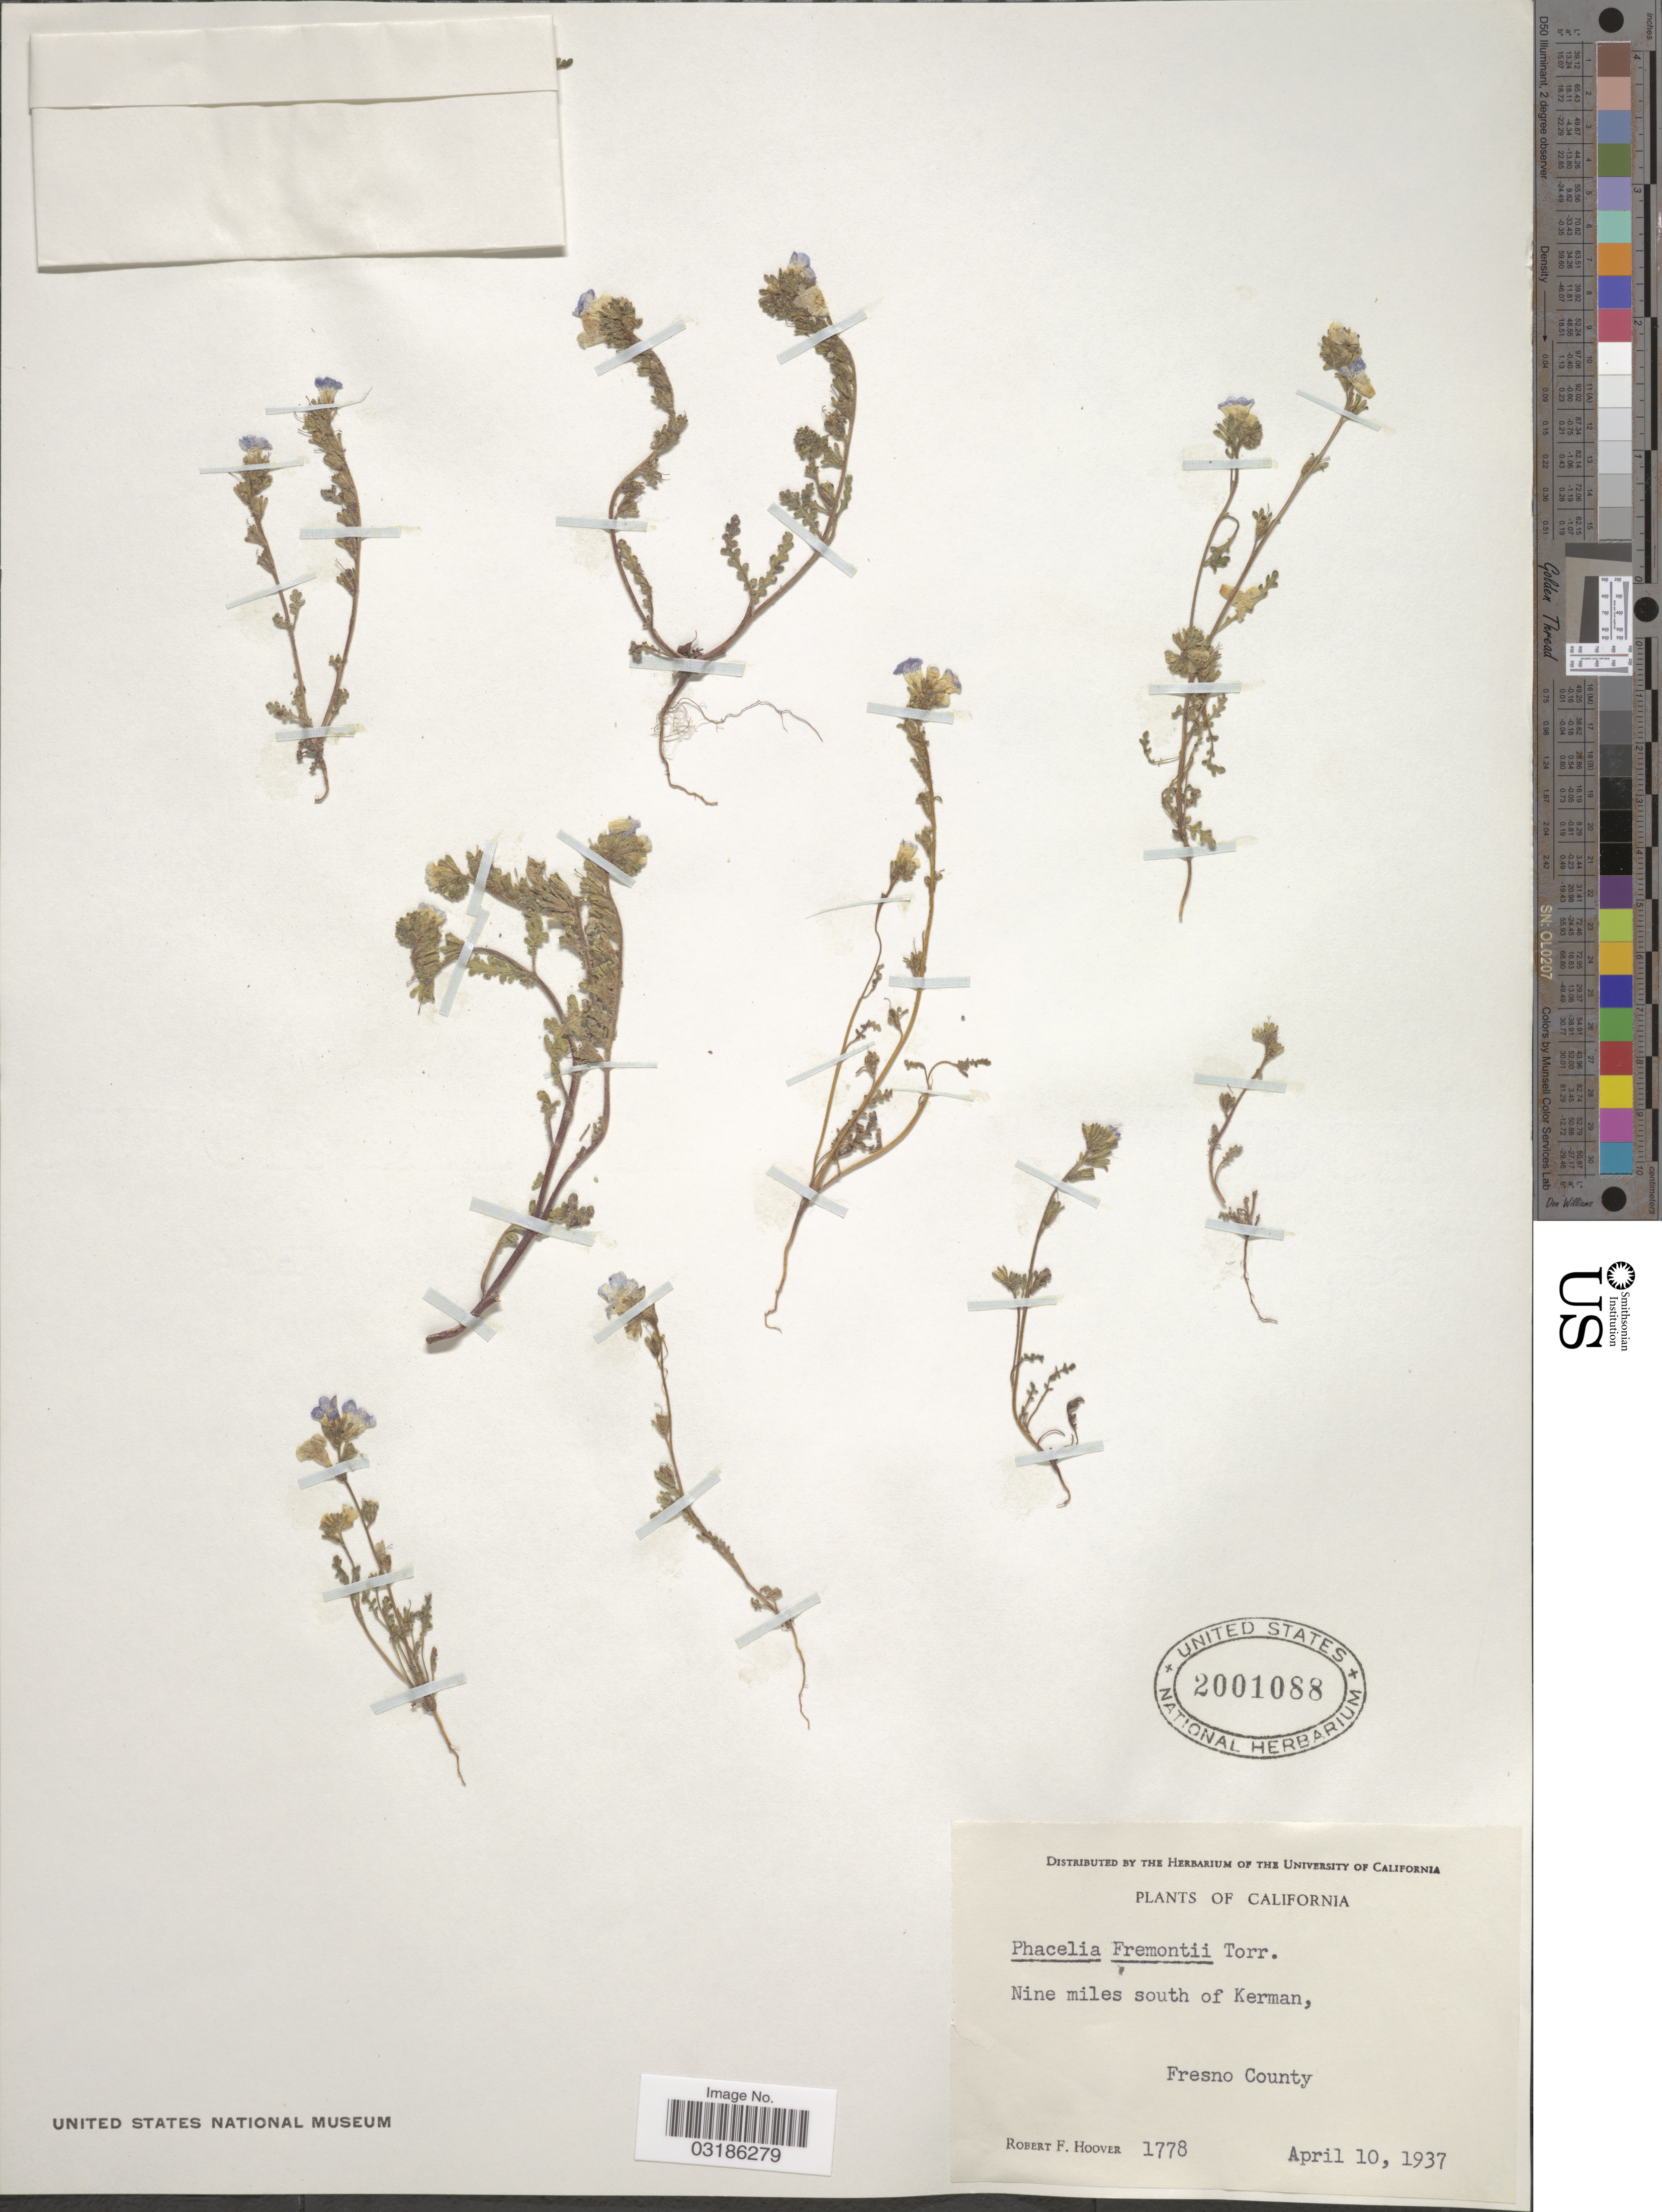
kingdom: Plantae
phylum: Tracheophyta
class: Magnoliopsida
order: Boraginales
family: Hydrophyllaceae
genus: Phacelia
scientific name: Phacelia fremontii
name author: Torr.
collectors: R. F. Hoover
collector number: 1778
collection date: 1937-04-10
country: United States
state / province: California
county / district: Fresno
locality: Nine miles south of Kerman, Fresno County.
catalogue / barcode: US 2001088